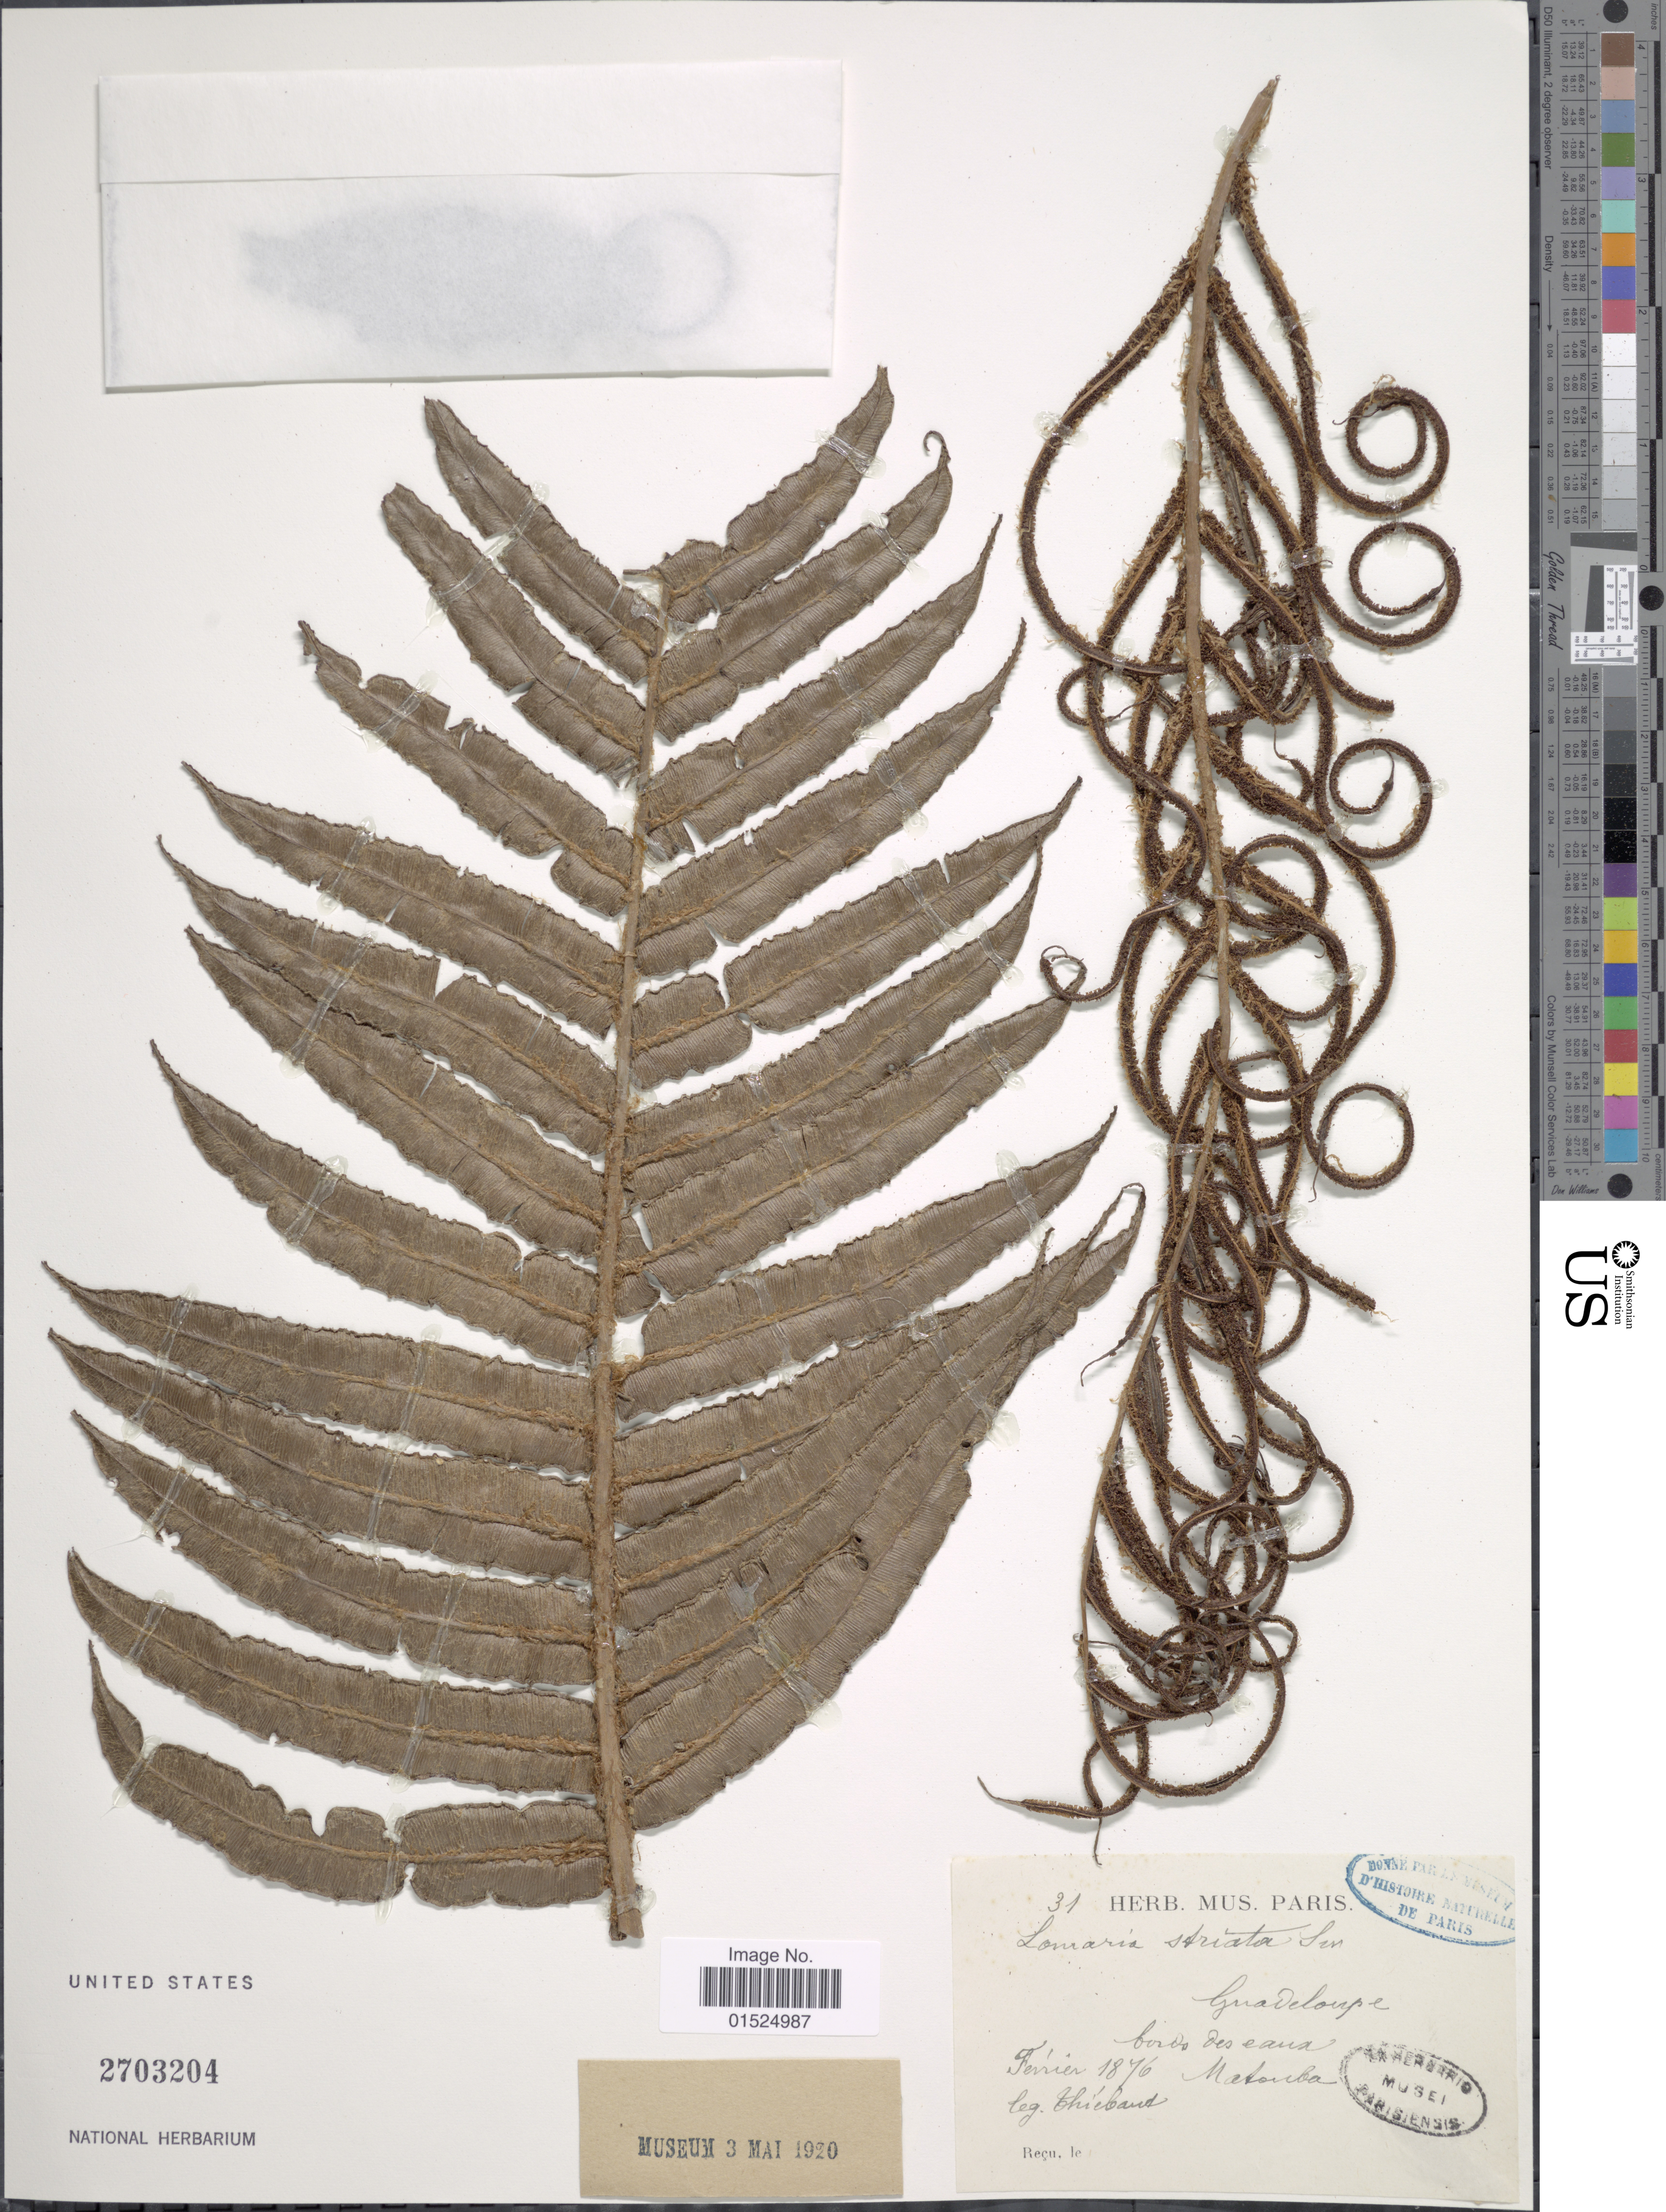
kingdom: Plantae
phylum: Tracheophyta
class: Polypodiopsida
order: Polypodiales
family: Blechnaceae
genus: Blechnum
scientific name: Blechnum ryanii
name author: Hieron.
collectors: -. Thiebaut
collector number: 31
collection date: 1876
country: Guadeloupe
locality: Matouba. Bords de cana. [interpreted]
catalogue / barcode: US 2703204